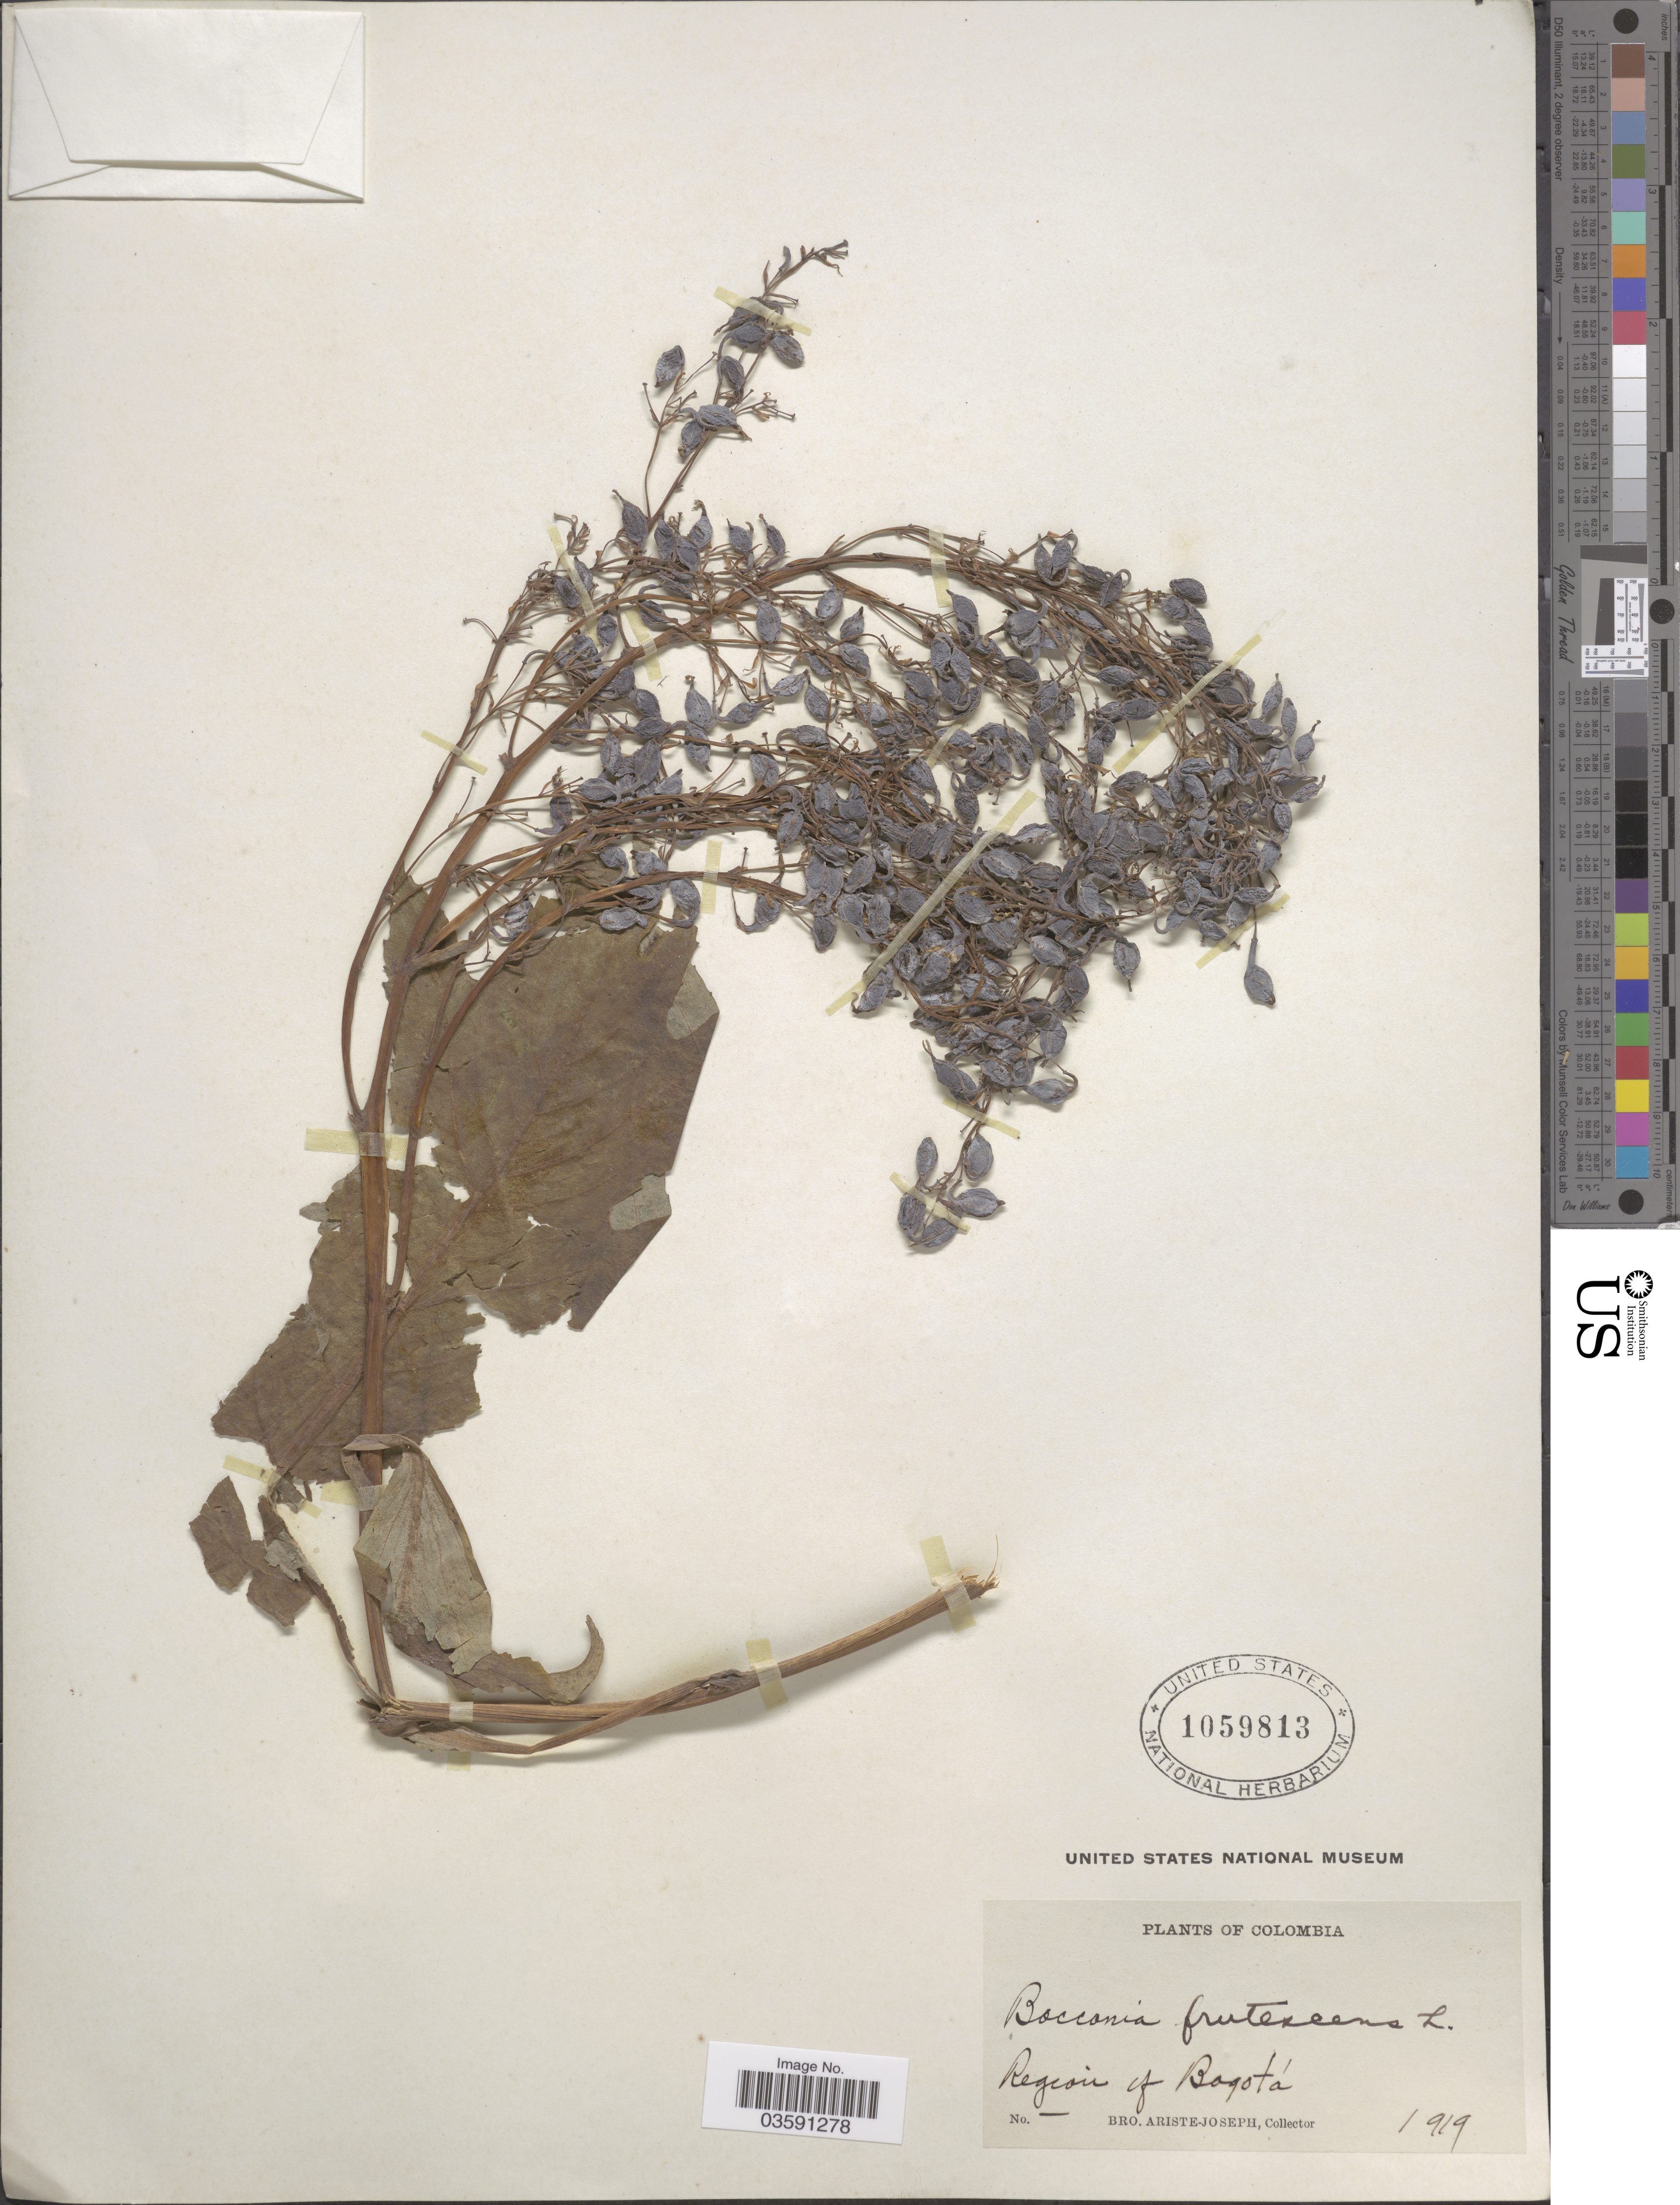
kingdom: Plantae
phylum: Tracheophyta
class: Magnoliopsida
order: Ranunculales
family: Papaveraceae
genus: Bocconia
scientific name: Bocconia integrifolia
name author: Bonpl.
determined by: Strong, Mark T., (BOT), Smithsonian Institution - National Museum of Natural History (UNITED STATES)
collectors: Bro. Ariste-Joseph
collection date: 1919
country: Colombia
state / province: Bogota D.C.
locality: Region of Bogotá.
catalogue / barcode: US 1059813